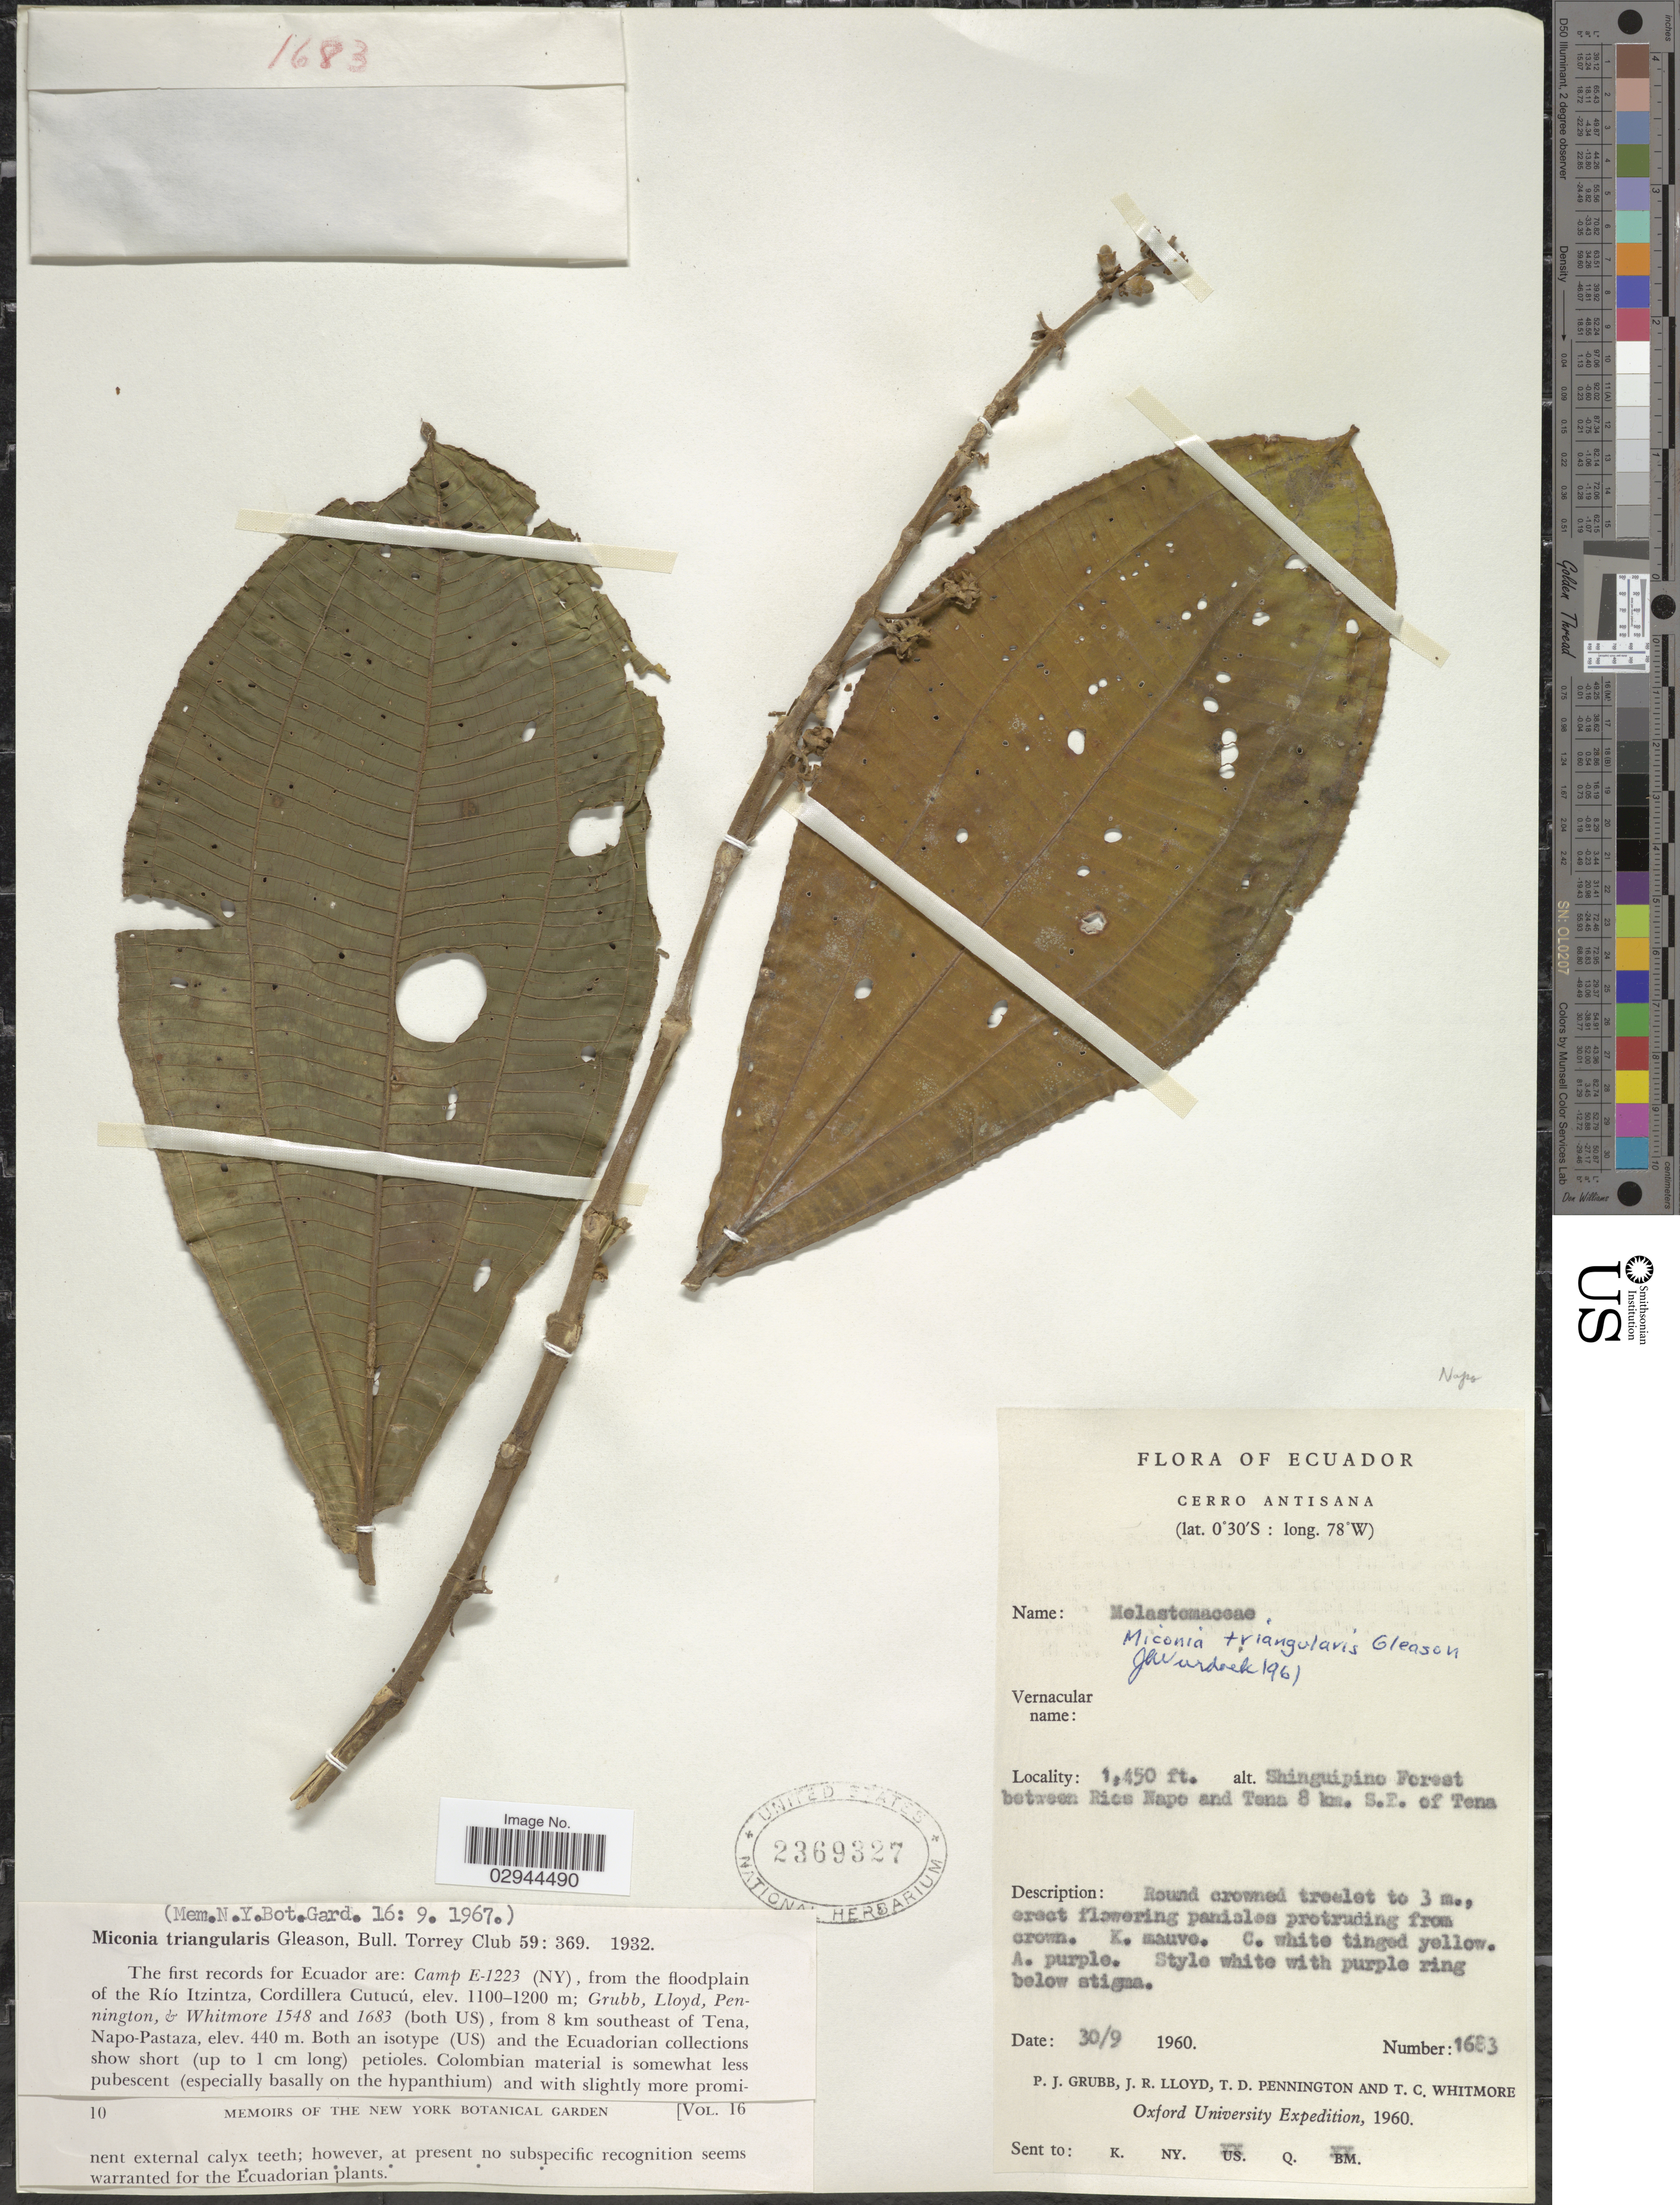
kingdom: Plantae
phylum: Tracheophyta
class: Magnoliopsida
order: Myrtales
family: Melastomataceae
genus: Miconia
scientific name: Miconia triangularis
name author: Gleason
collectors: P. J. Grubb, J. R. Lloyd, T. D. Pennington & T. C. Whitmore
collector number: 1683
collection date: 1960-09-30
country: Ecuador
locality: Cerro Antisana. Shinguipino Forest between Rios Napo and Tena 8 km. S.E. of Tena. Napo-Pastaza.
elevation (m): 442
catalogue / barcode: US 2369327